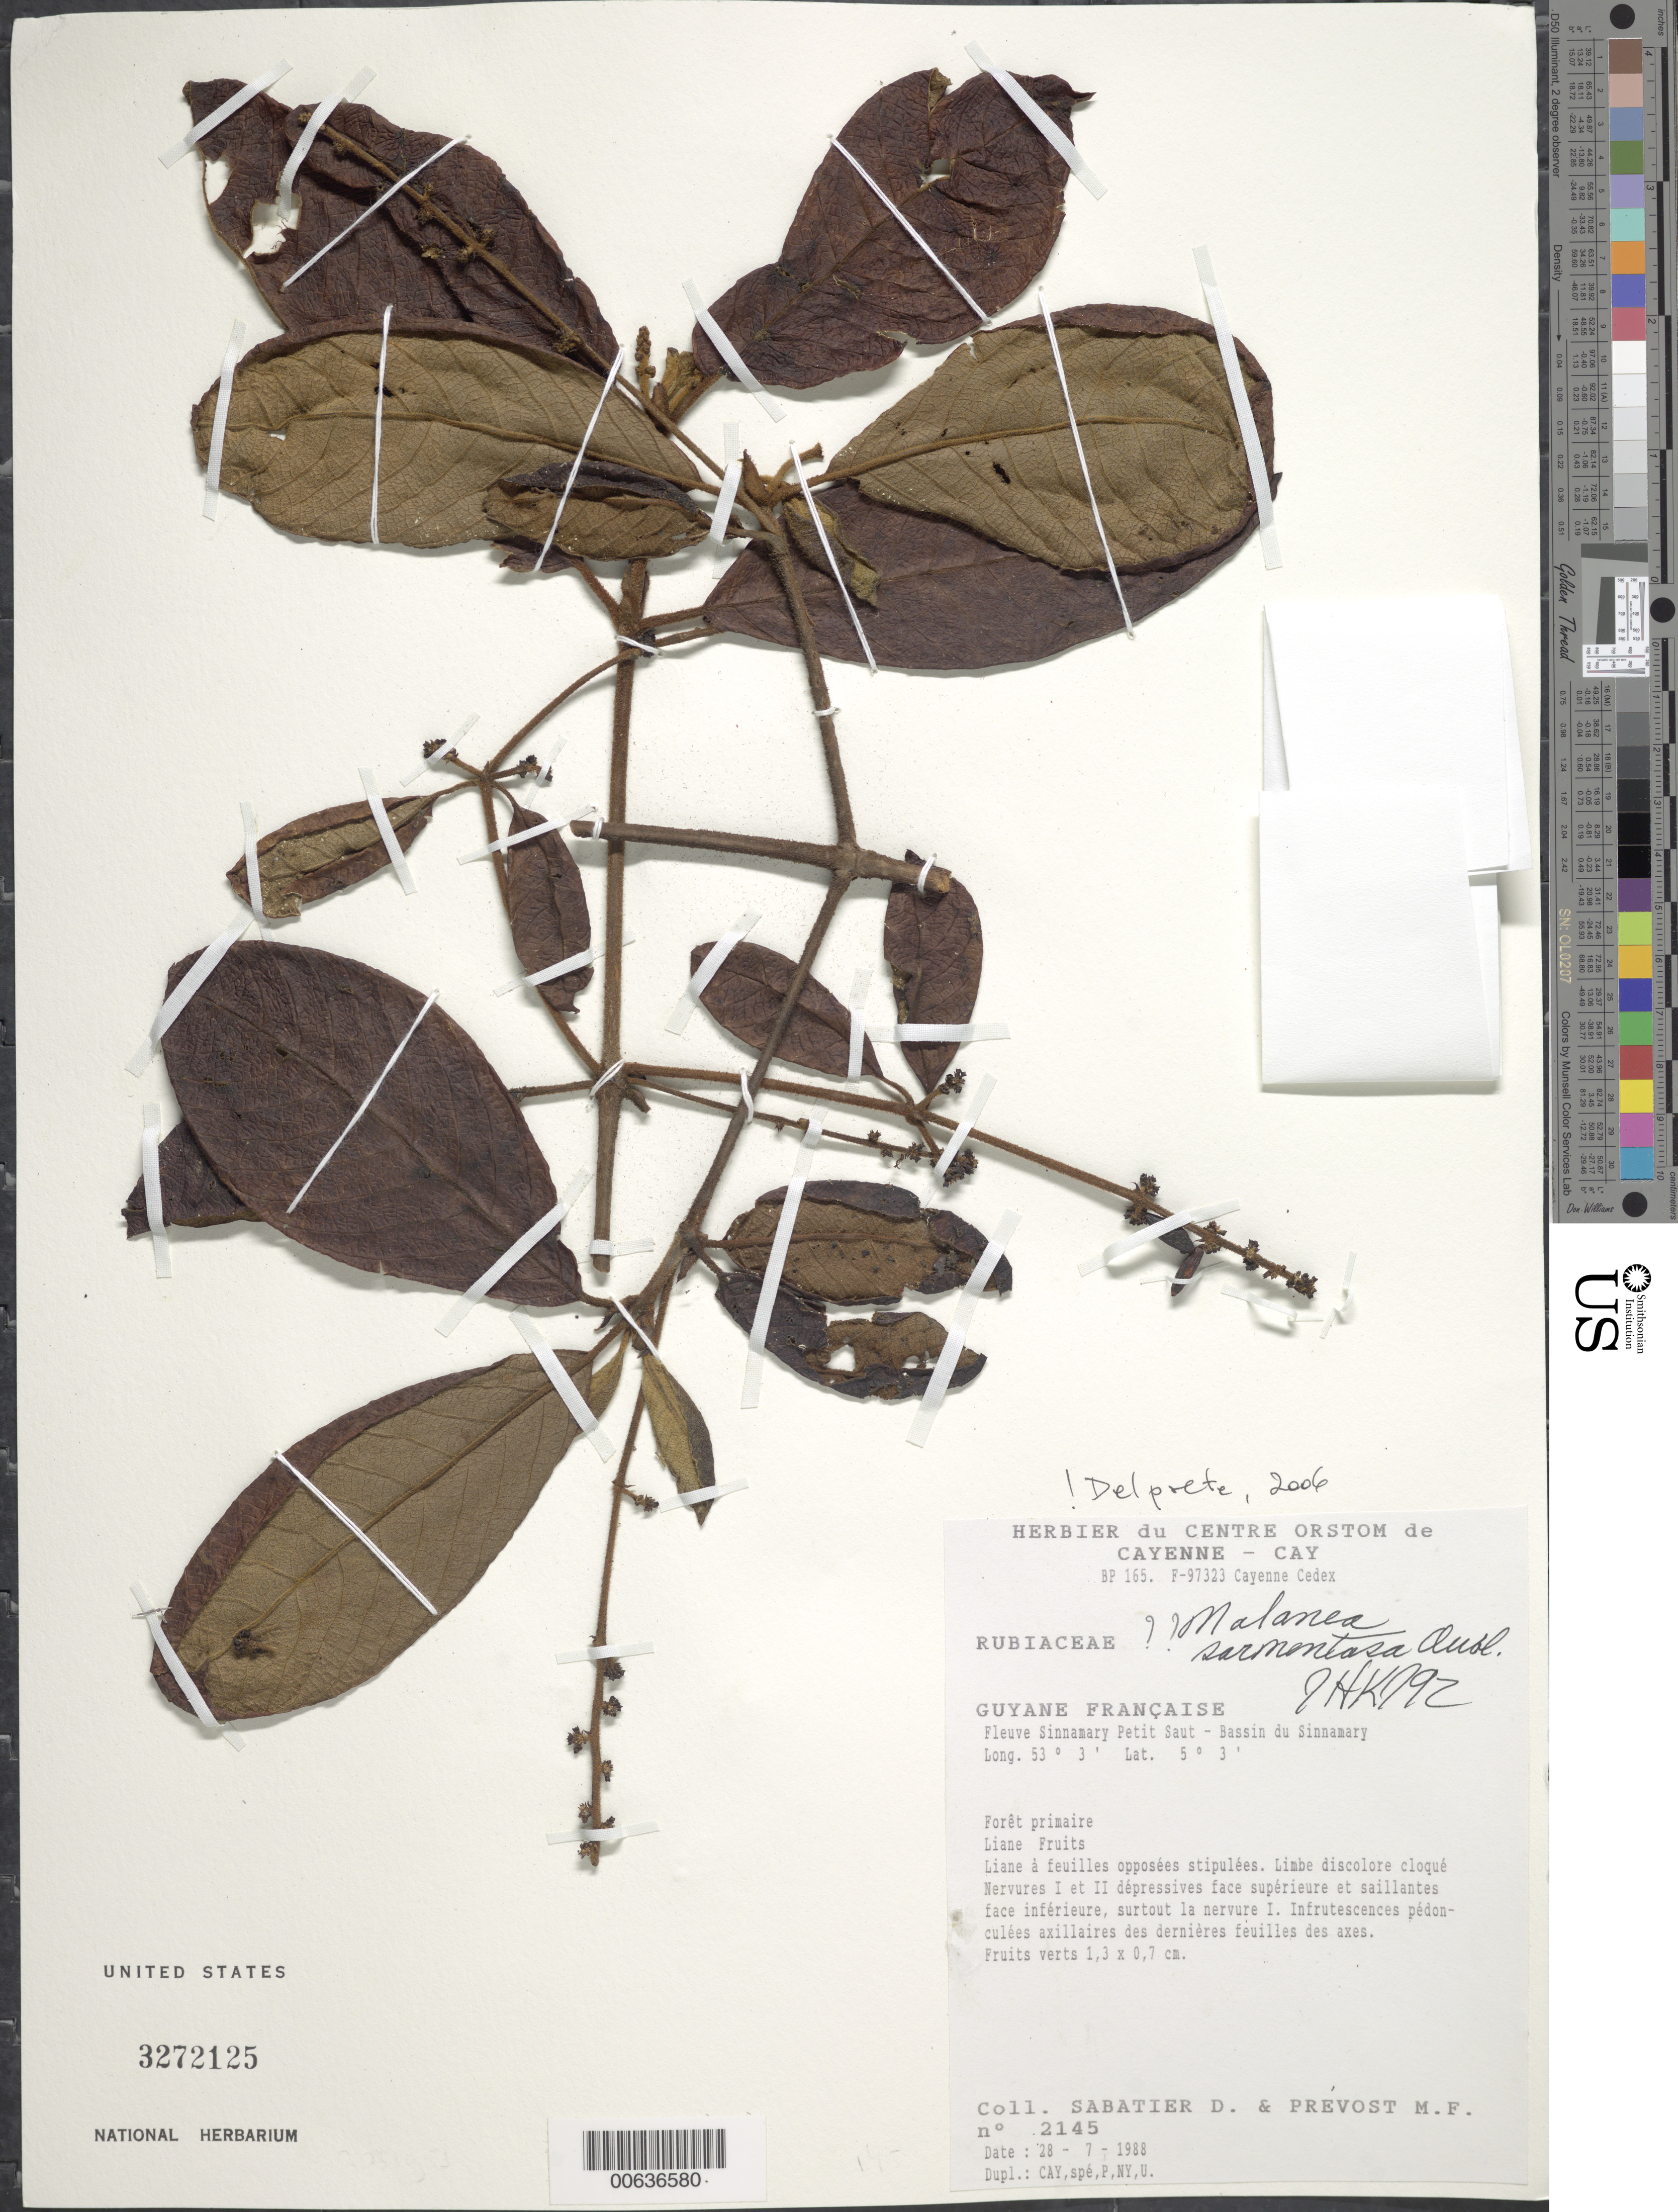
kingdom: Plantae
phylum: Tracheophyta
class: Magnoliopsida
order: Gentianales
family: Rubiaceae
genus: Malanea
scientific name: Malanea sarmentosa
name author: Aubl.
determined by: Delprete, P. G., Herb. de Guyane Cay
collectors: D. Sabatier & M.-F. Prévost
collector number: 2145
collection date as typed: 28-Jul-88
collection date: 1988-07-28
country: French Guiana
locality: Petit Saut, Fleuve Sinnamary, Bassin du Sinnamary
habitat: Primary forest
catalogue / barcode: US 3272125